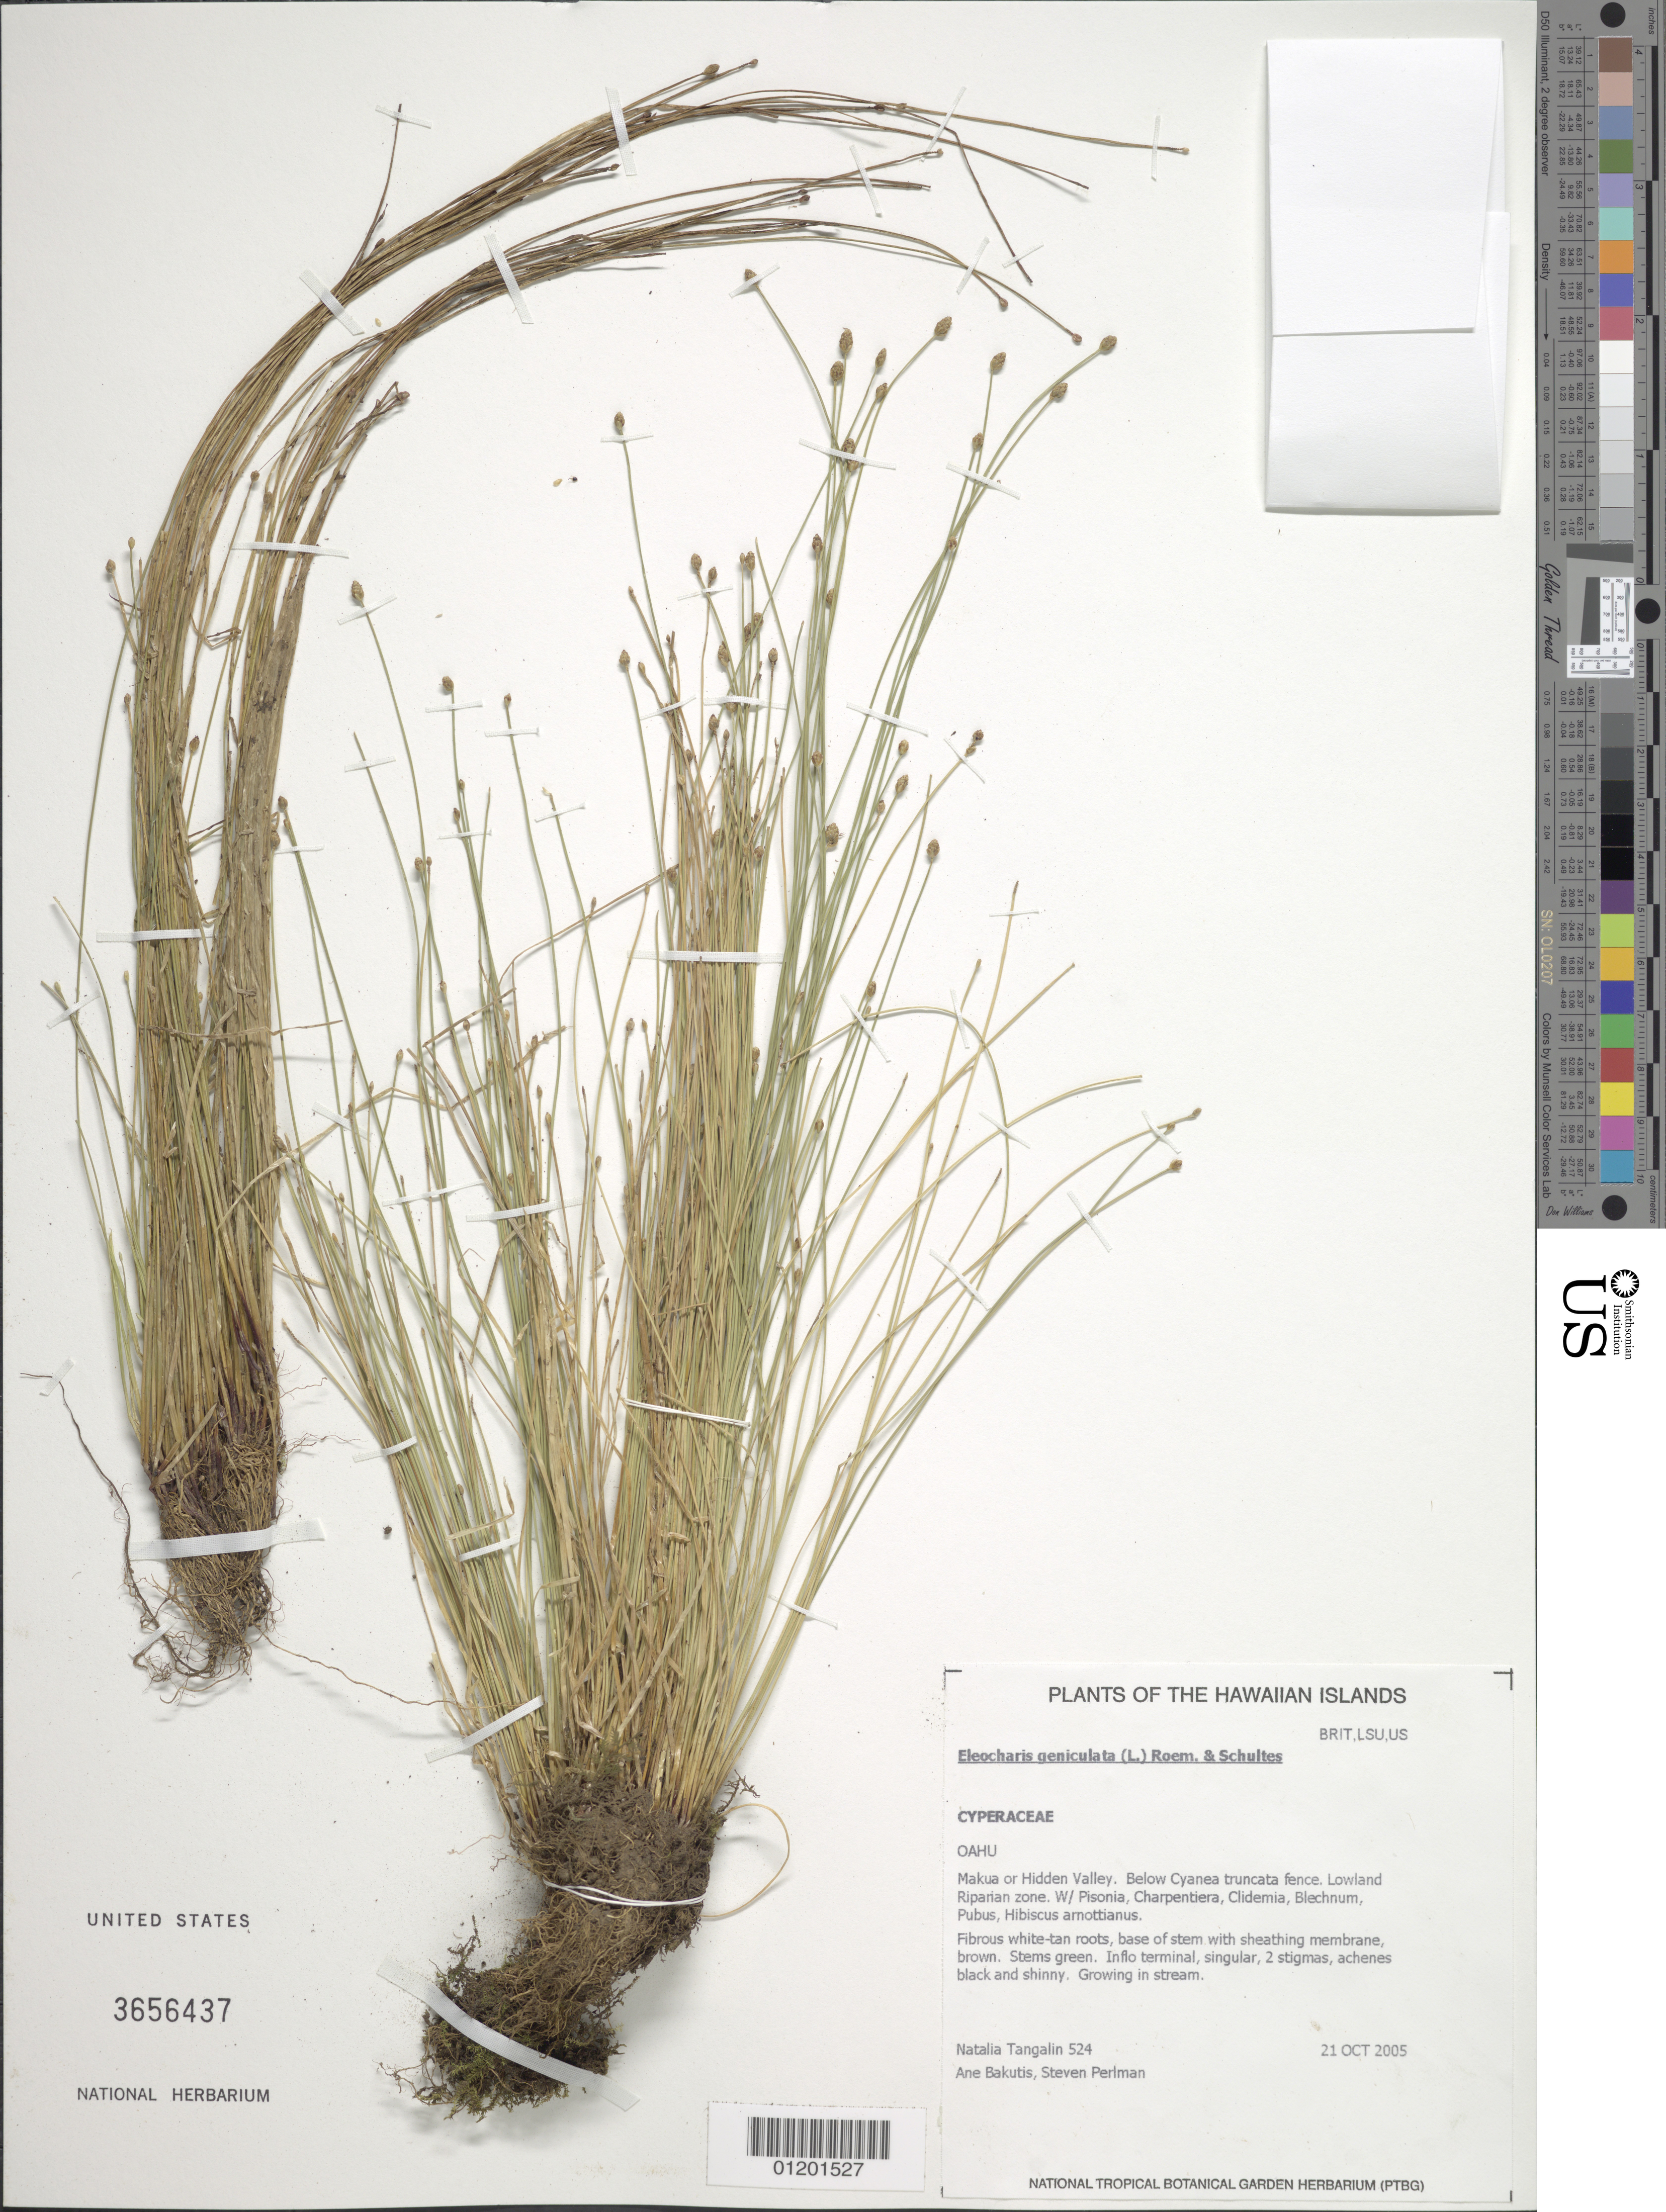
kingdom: Plantae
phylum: Tracheophyta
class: Liliopsida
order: Poales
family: Cyperaceae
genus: Eleocharis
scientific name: Eleocharis geniculata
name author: (L.) Roem. & Schult.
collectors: N. Tangalin, A. Bakutis & S. P. Perlman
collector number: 524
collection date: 2005-10-21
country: United States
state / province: Hawaii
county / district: Honolulu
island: Oahu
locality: Makua or Hidden Valley, below Cyanea truncata fence.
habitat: Lowland riparian zone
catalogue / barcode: US 3656437